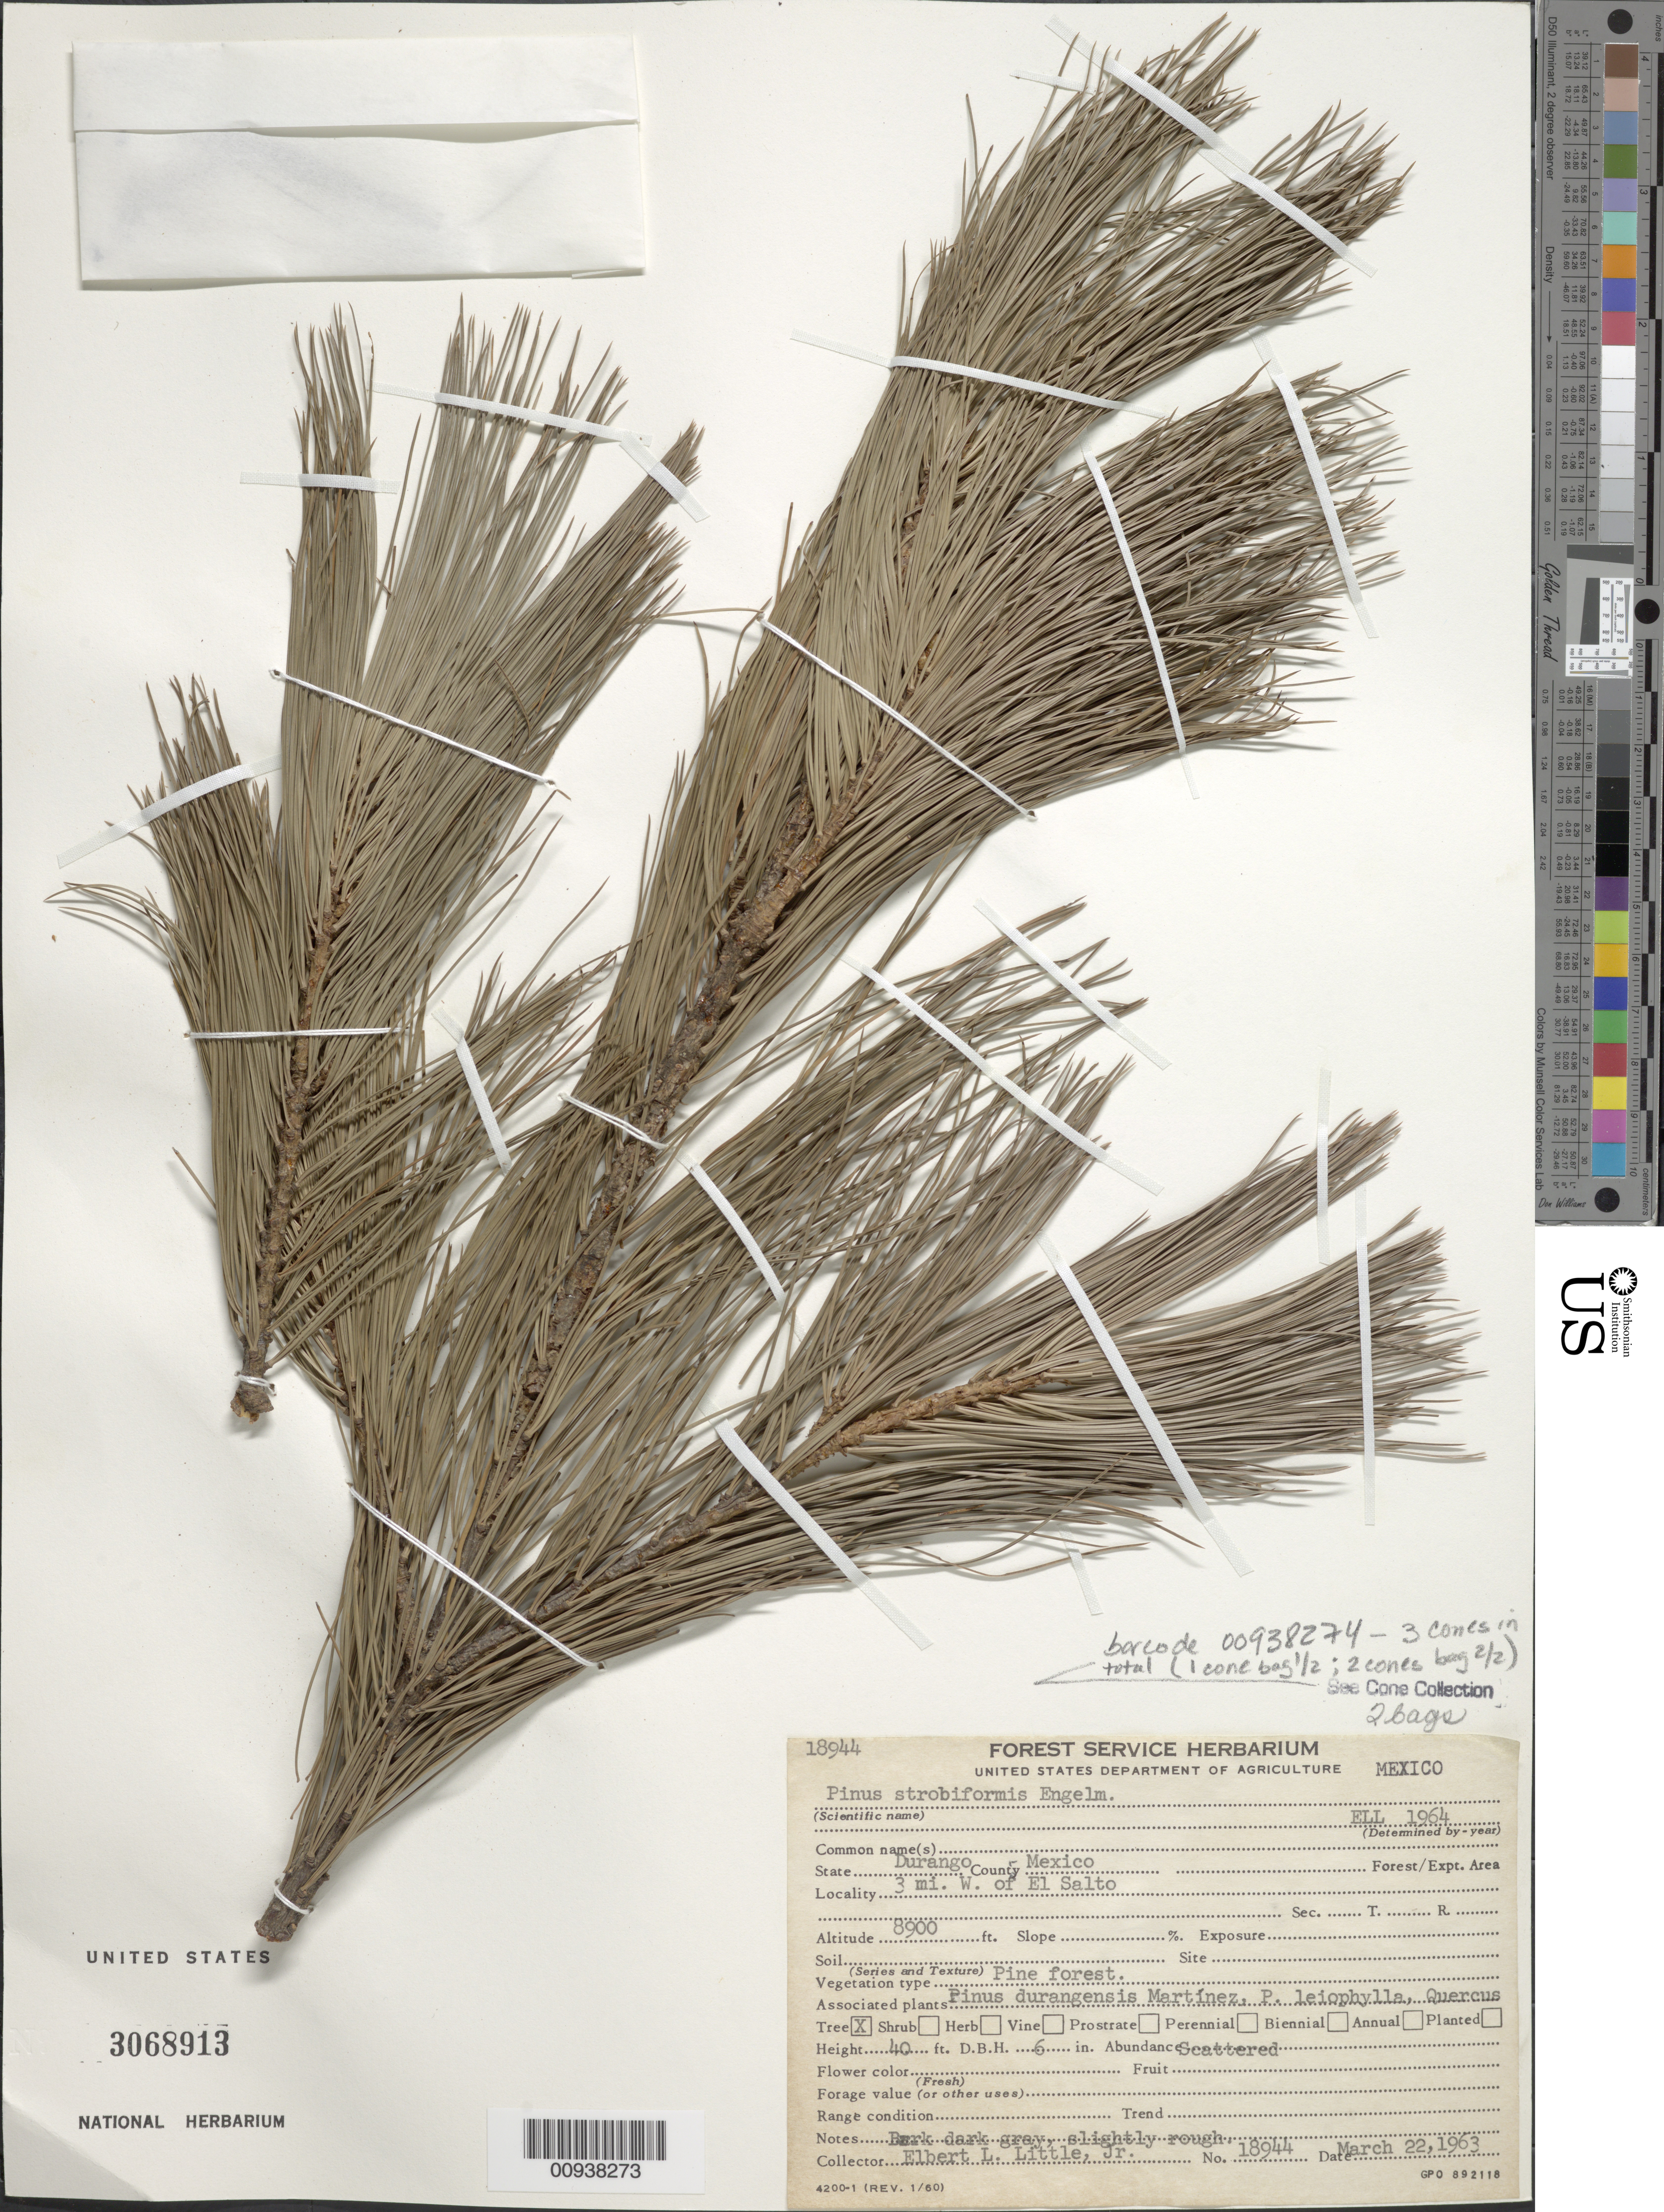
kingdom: Plantae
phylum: Tracheophyta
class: Pinopsida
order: Pinales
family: Pinaceae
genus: Pinus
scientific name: Pinus strobiformis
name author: Engelm.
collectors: E. L. Little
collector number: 18944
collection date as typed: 22 Mar 1963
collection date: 1963-03-22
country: Mexico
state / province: Durango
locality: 3 mi. W of El Salto.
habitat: Pine forest. Associated plants Pinus durangensis Martínez, P. leiophylla, Quercus.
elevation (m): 2713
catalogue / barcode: US 3068913